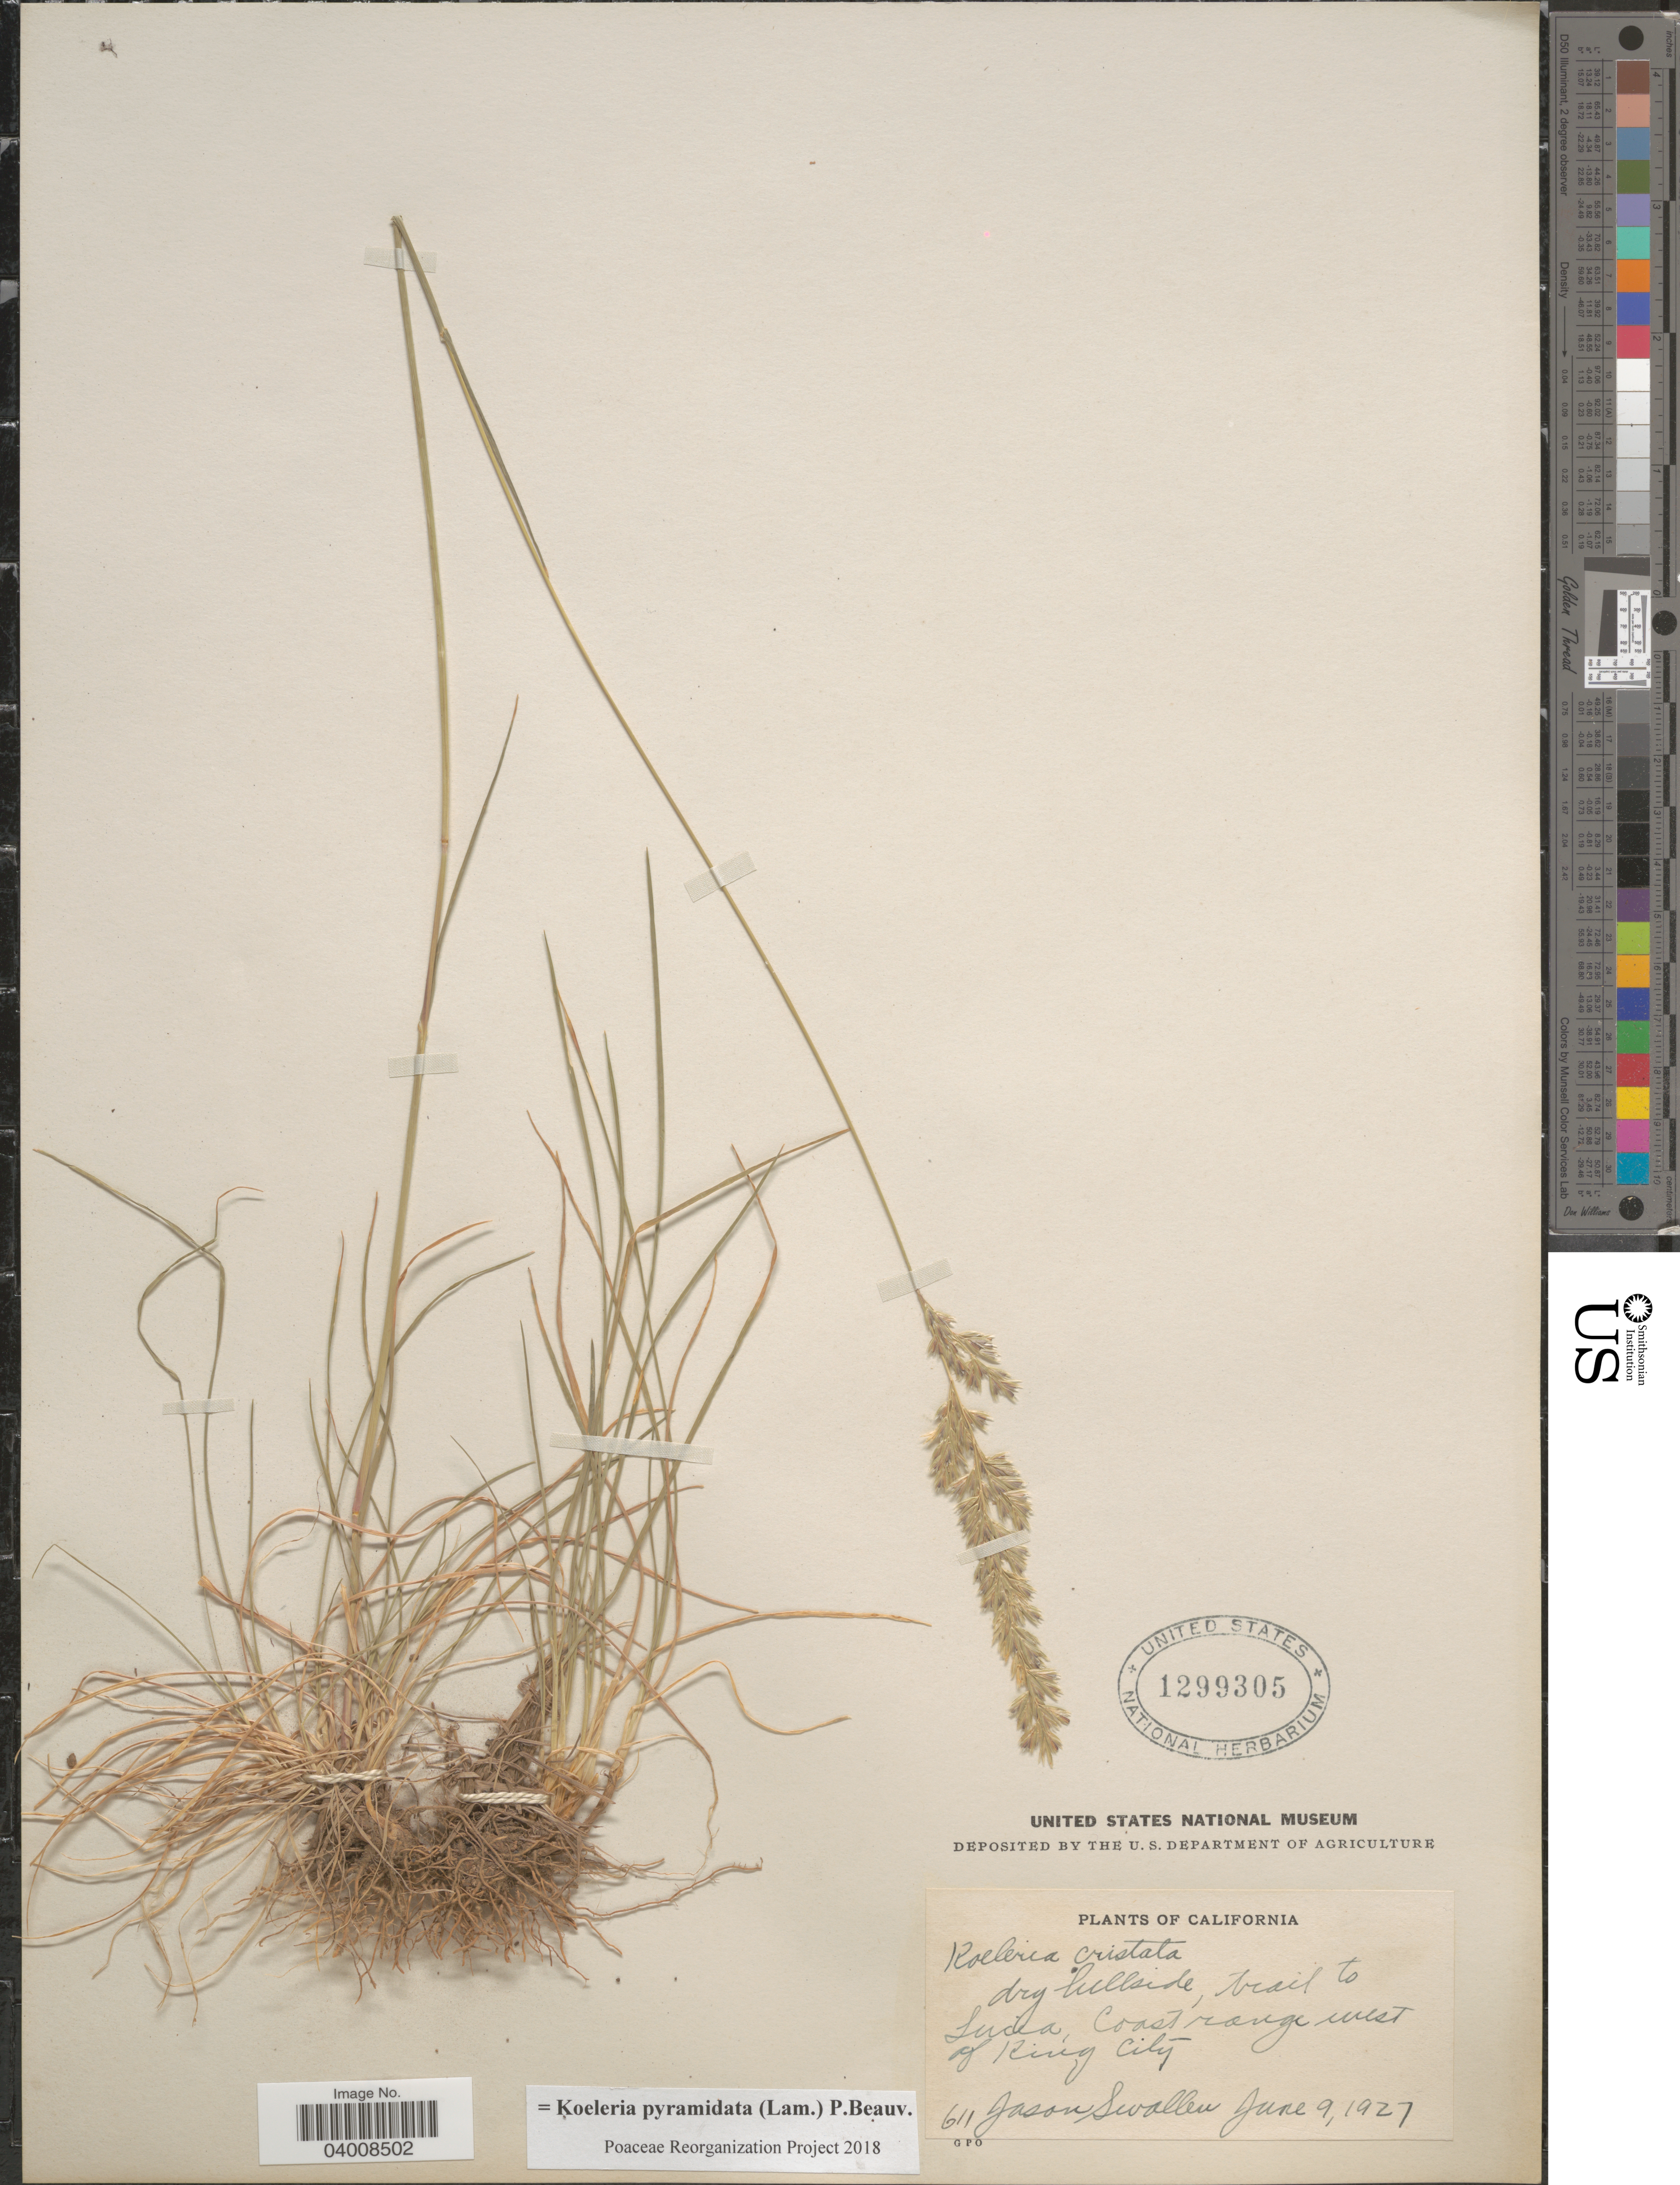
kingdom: Plantae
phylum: Tracheophyta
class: Liliopsida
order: Poales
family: Poaceae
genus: Koeleria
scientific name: Koeleria pyramidata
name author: (Lam.) P. Beauv.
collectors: J. R. Swallen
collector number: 611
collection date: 1927-06-09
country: United States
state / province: California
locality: Dry hillside, trail to Lucia Coast range west of King City.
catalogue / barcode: US 1299305